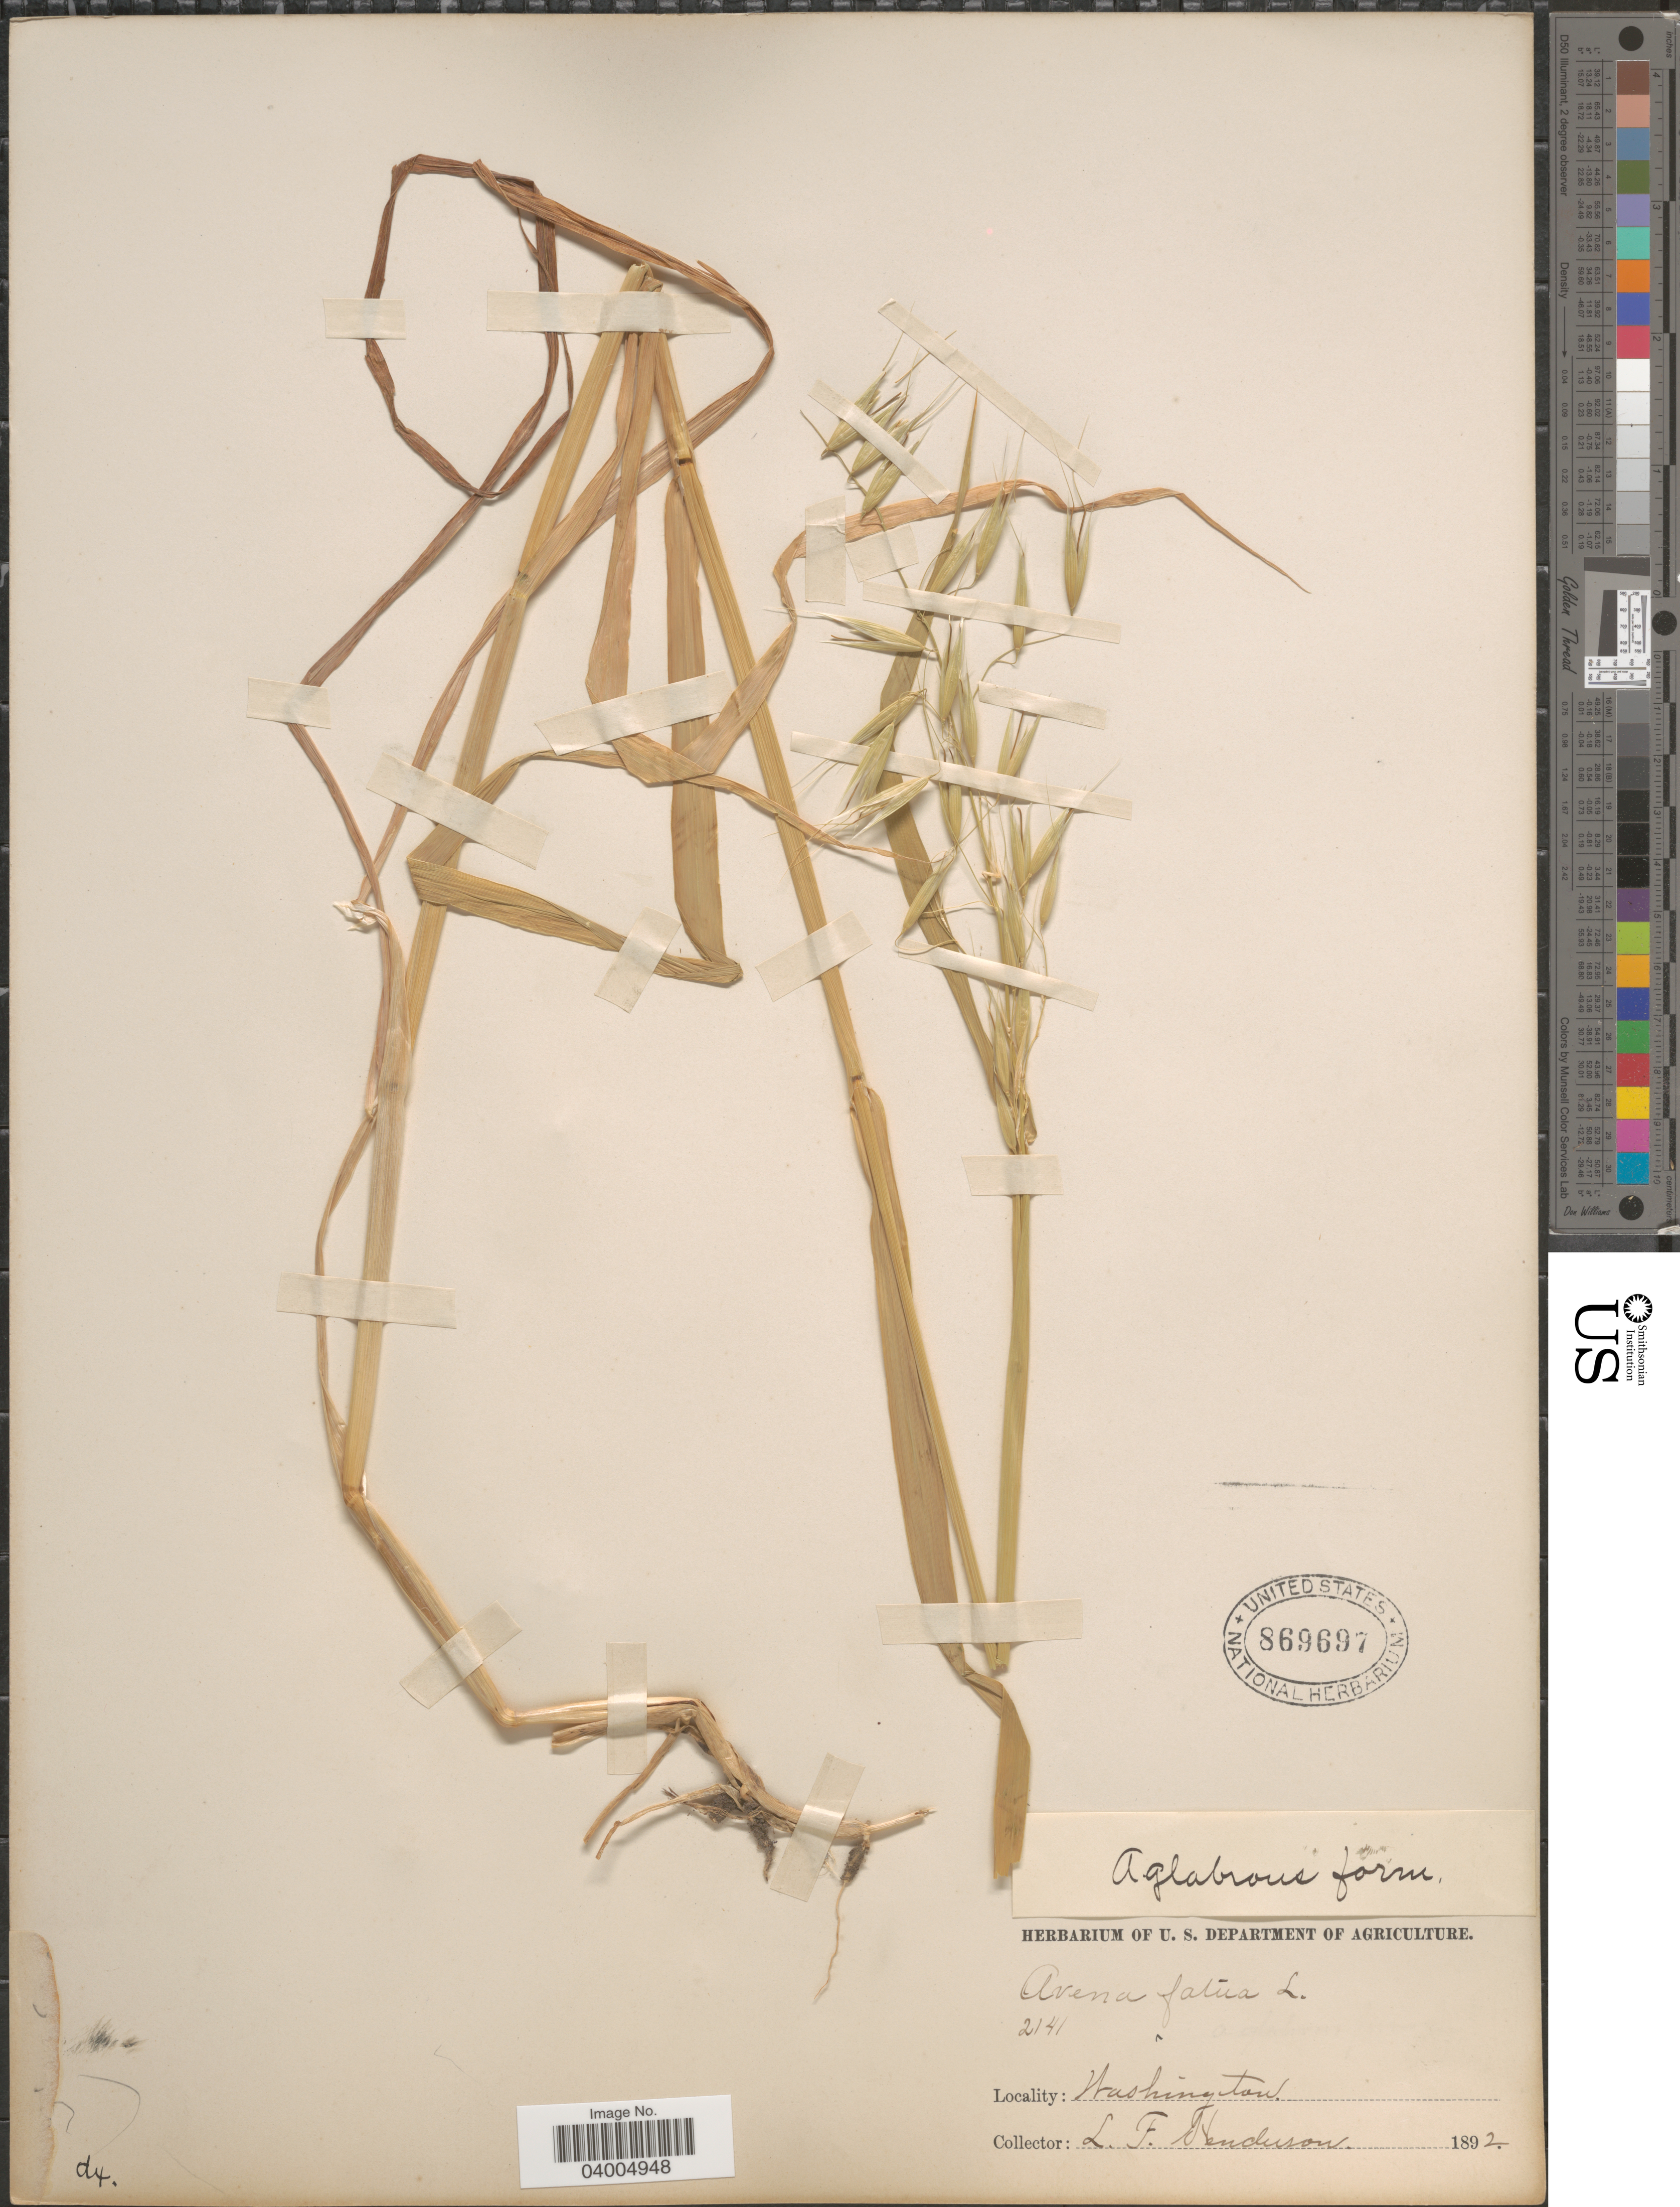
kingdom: Plantae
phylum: Tracheophyta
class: Liliopsida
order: Poales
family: Poaceae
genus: Avena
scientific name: Avena fatua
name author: L.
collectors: L. Henderson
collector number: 2141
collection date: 1892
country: United States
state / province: Washington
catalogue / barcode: US 869697